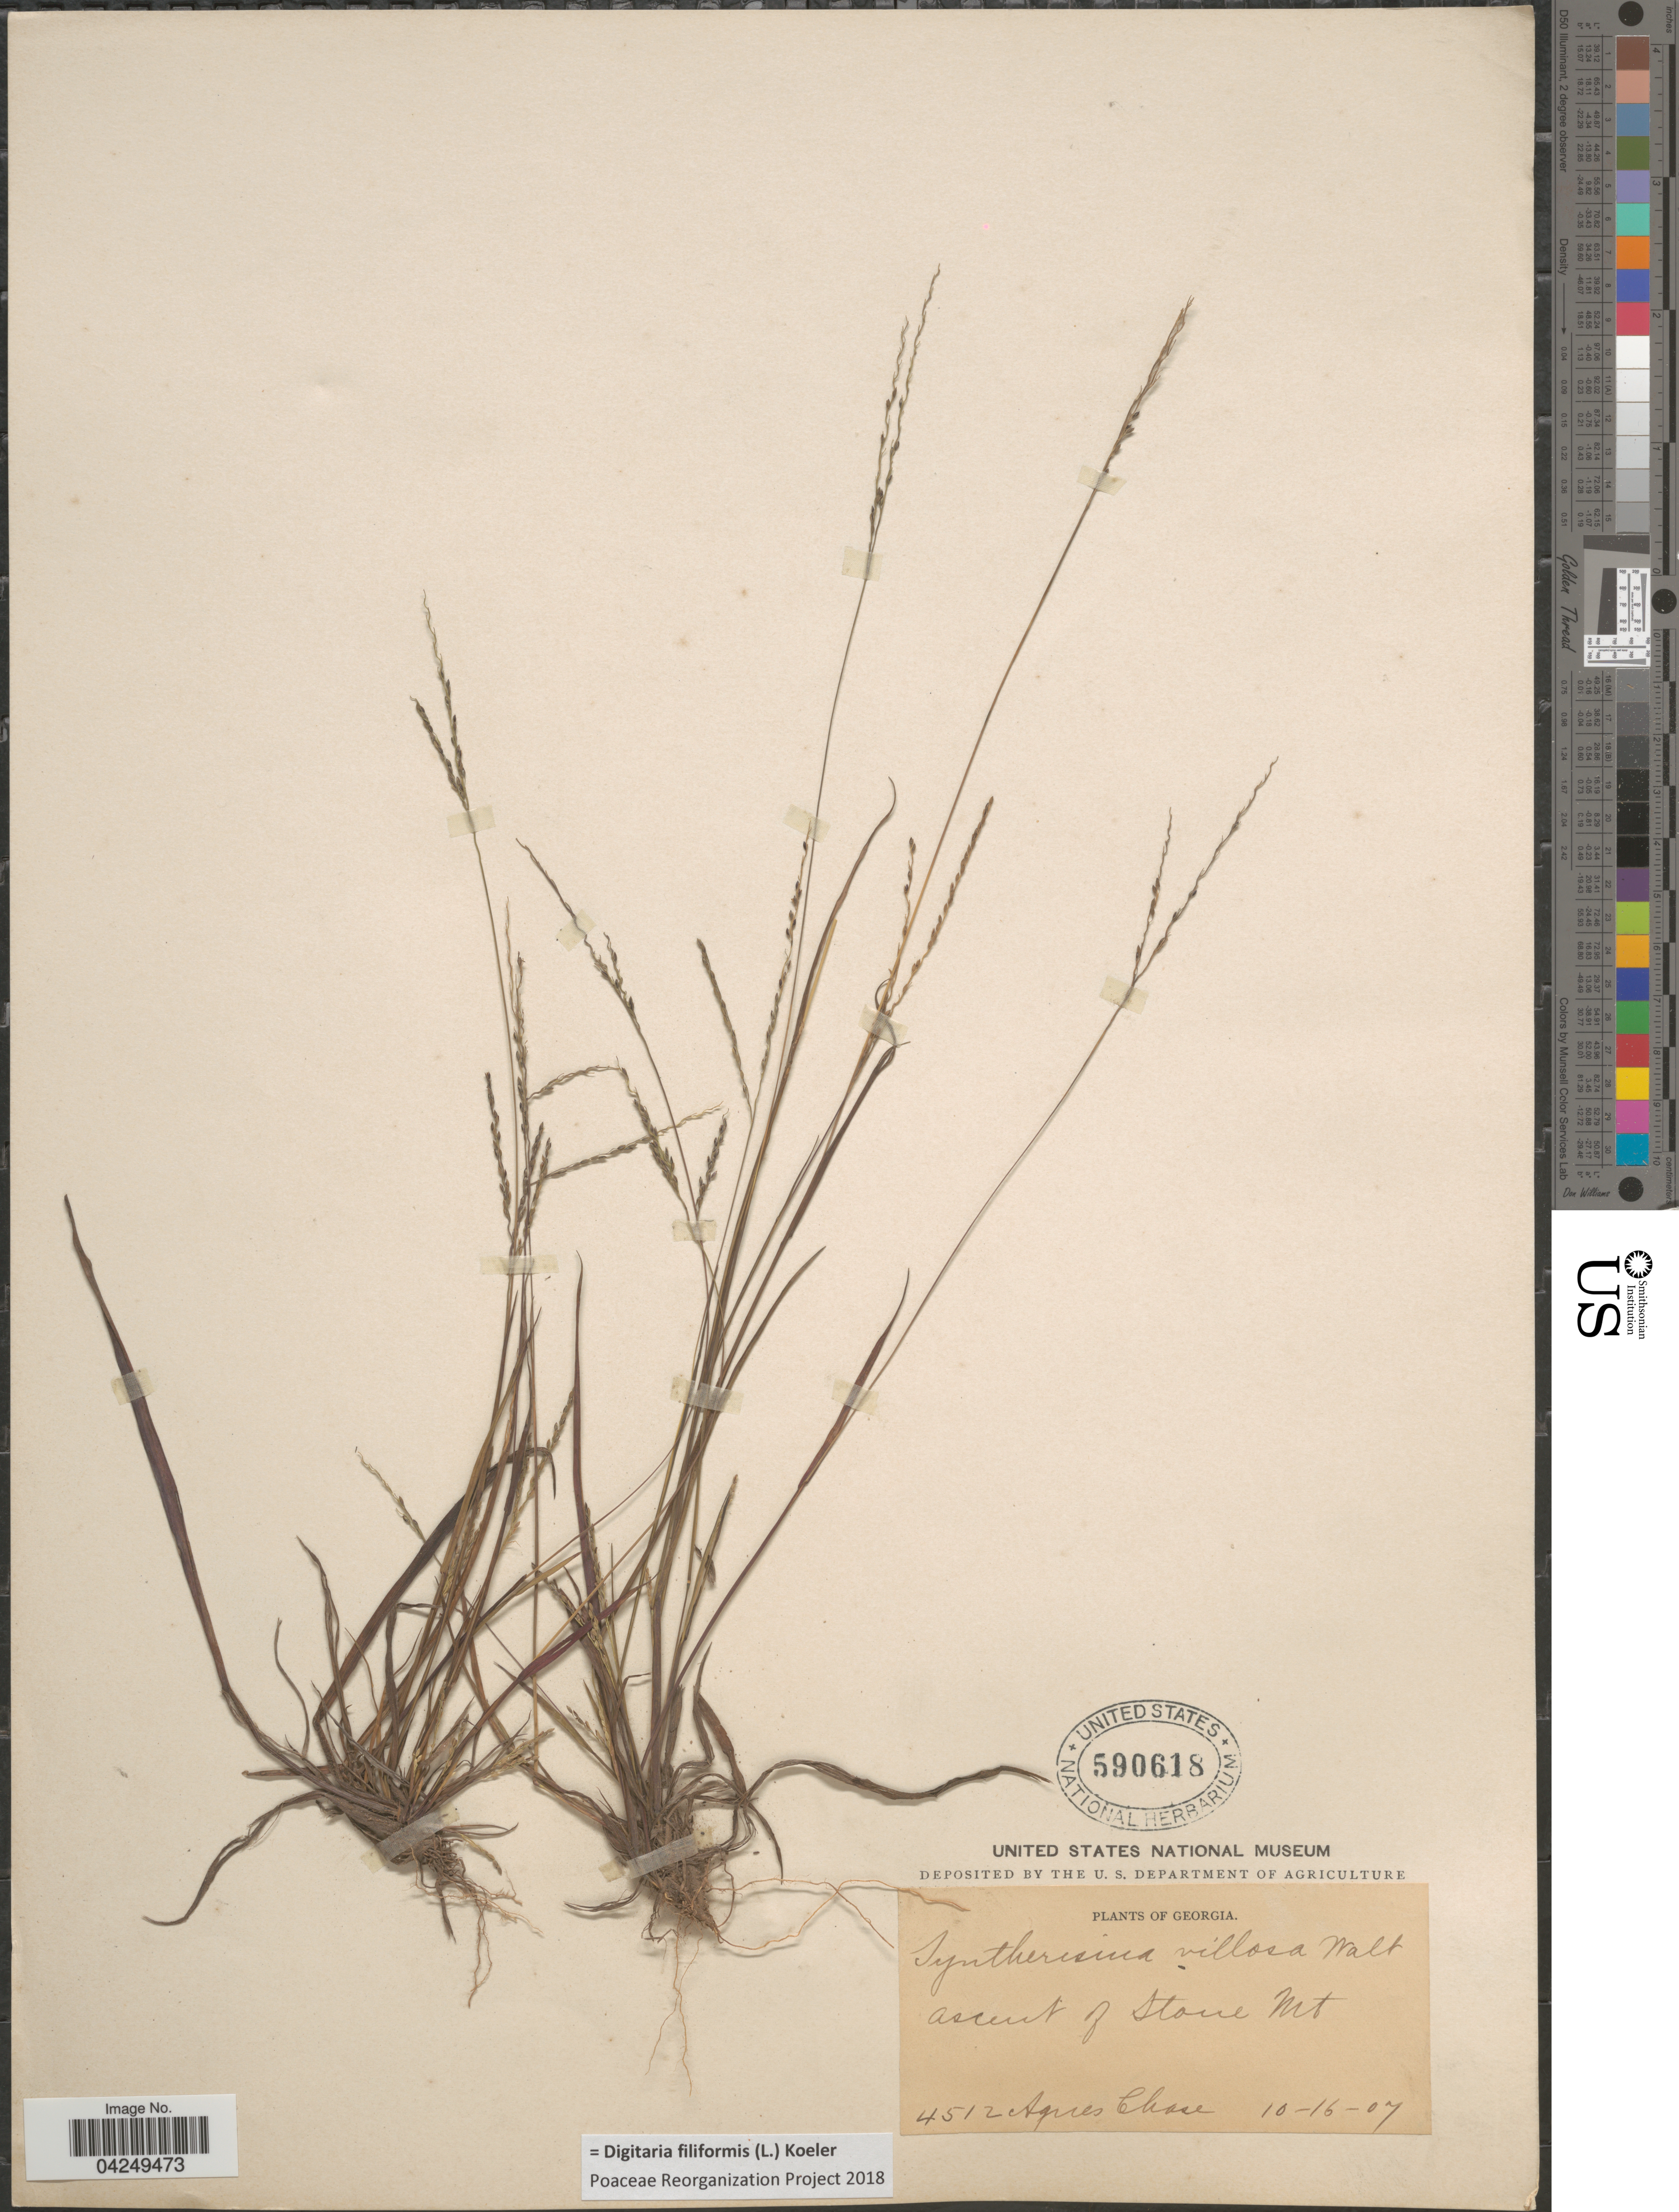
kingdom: Plantae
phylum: Tracheophyta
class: Liliopsida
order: Poales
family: Poaceae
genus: Digitaria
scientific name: Digitaria filiformis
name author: (L.) Koeler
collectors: A. Chase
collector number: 4512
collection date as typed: Transcribed d/m/y: 16/10/7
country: United States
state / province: Georgia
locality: Ascent of Stone Mt.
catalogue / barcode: US 590618